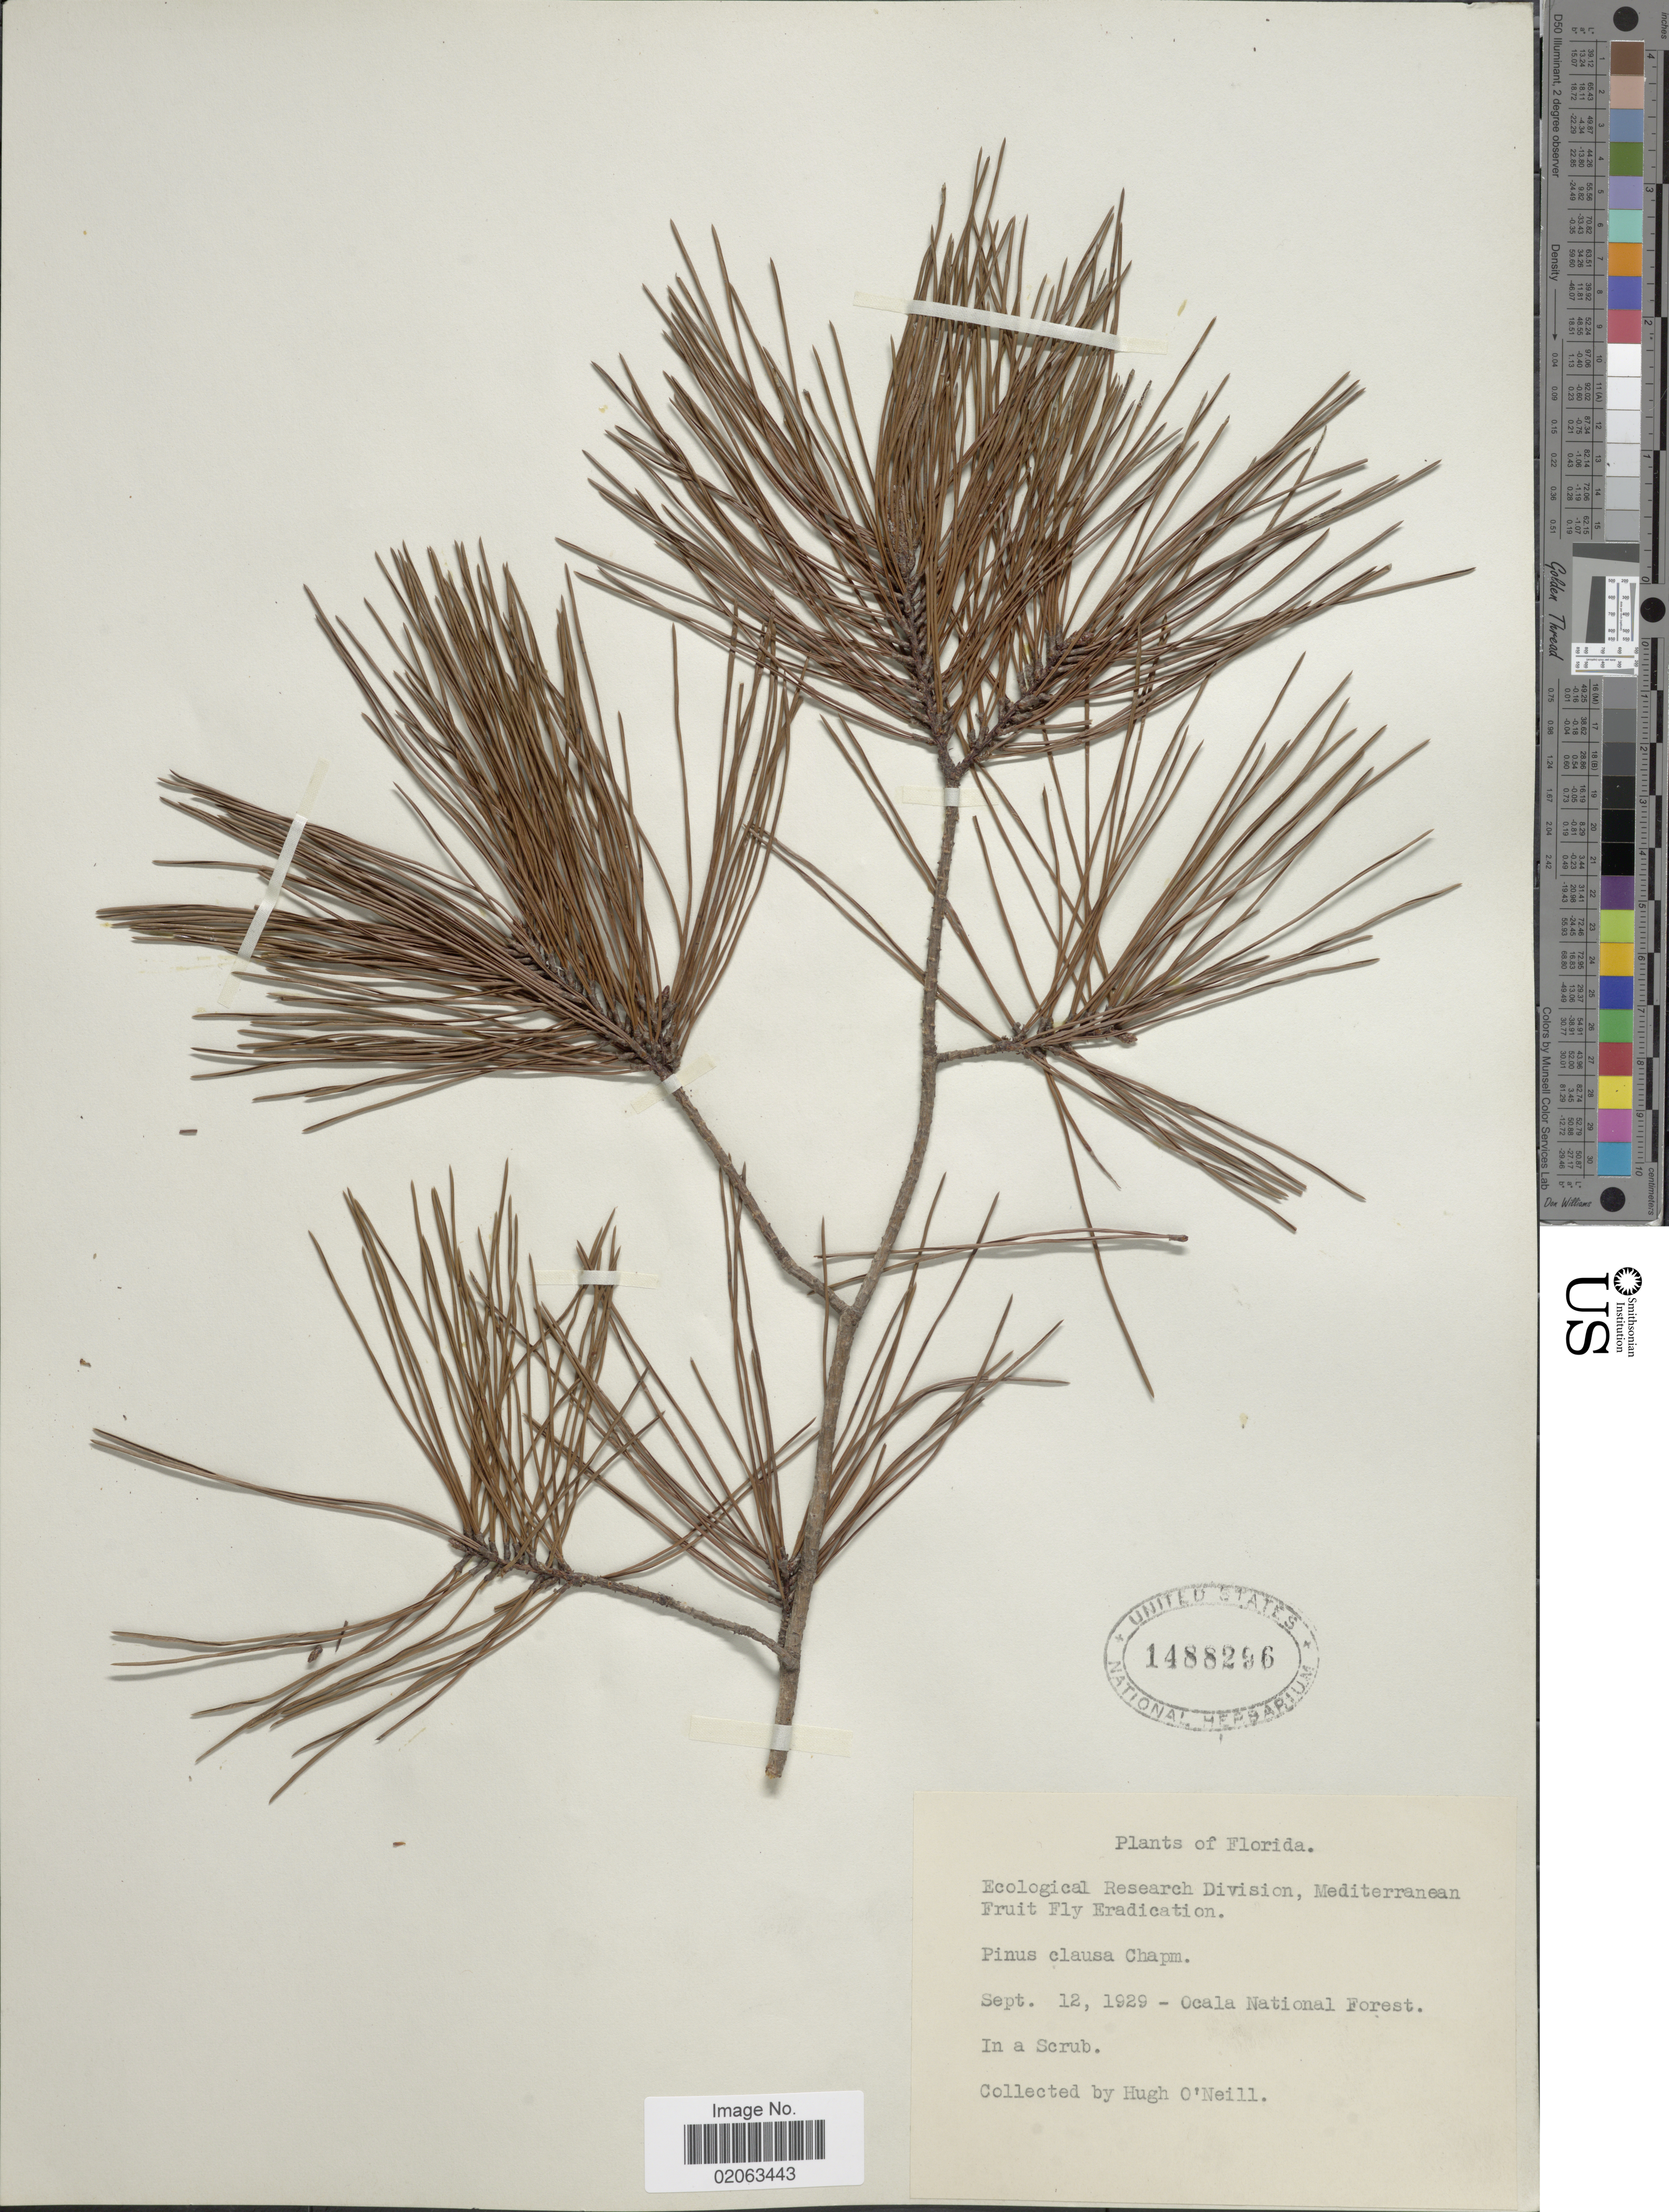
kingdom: Plantae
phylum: Tracheophyta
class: Pinopsida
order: Pinales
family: Pinaceae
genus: Pinus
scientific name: Pinus clausa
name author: (Chapm. ex Engelm.) Vasey ex Sarg.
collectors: H. O'Neill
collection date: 1929-09-12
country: United States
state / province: Florida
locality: Florida, Ocala National Forest.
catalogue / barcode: US 1488296